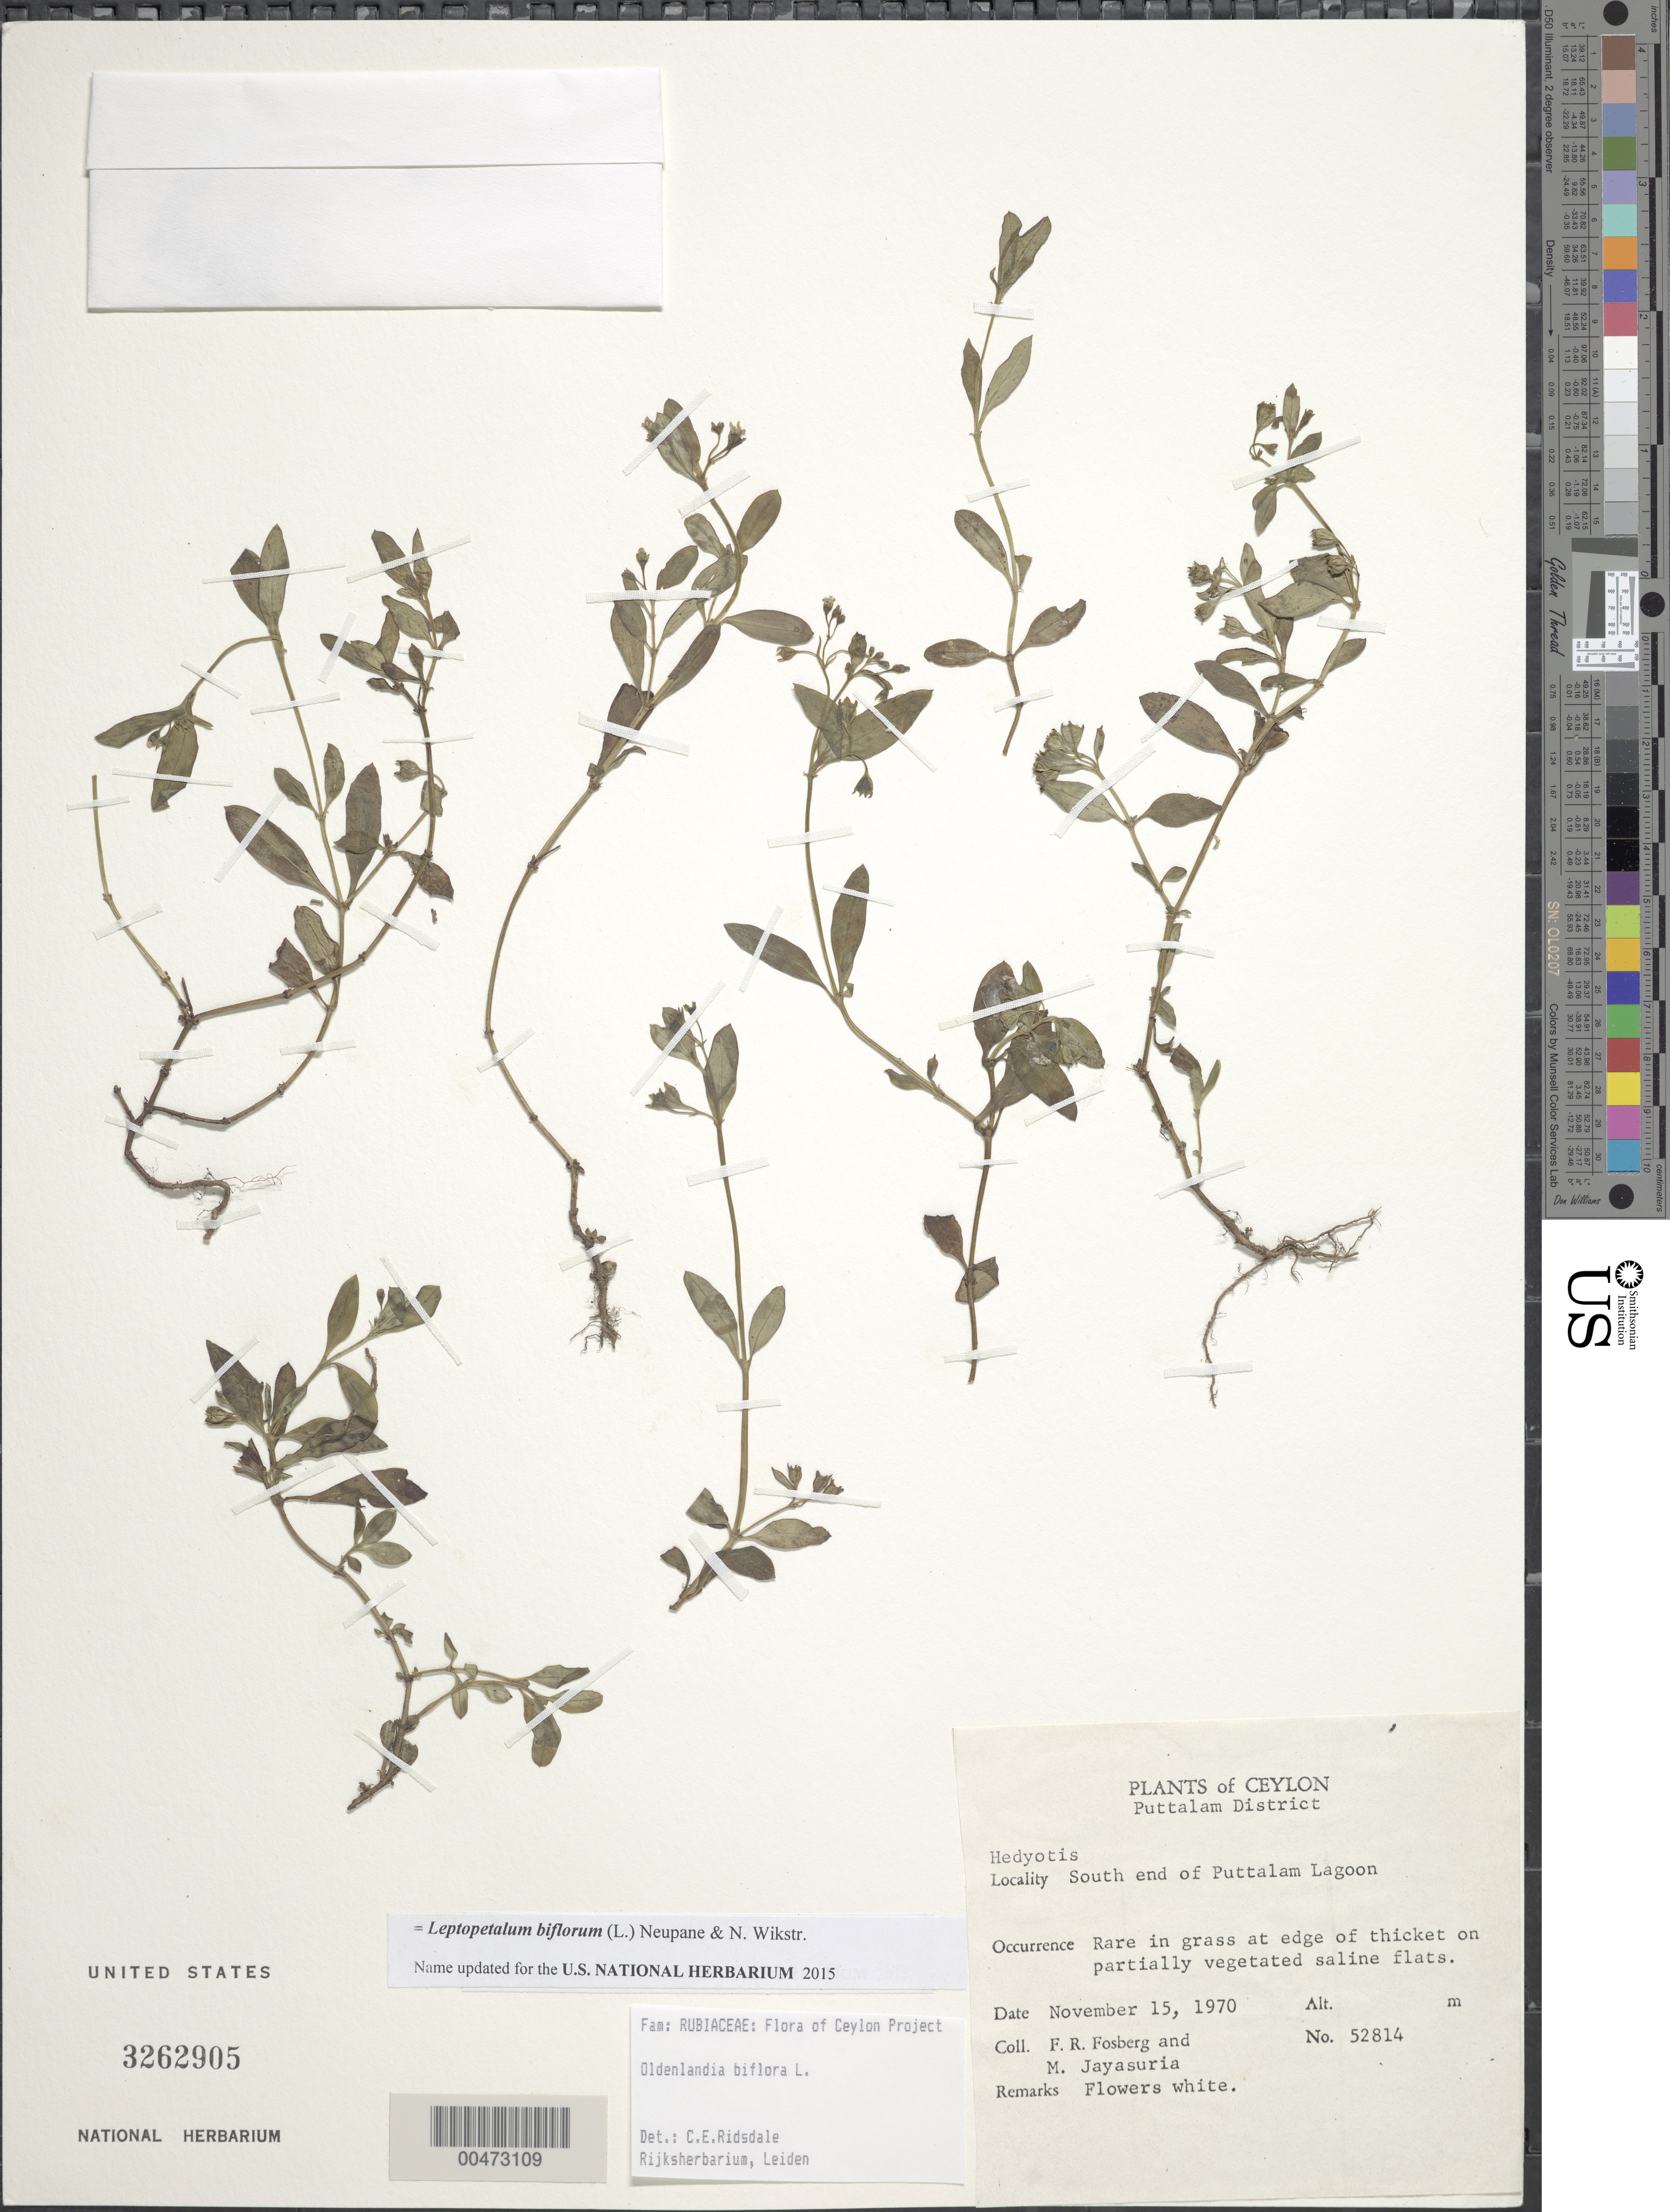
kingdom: Plantae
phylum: Tracheophyta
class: Magnoliopsida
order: Gentianales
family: Rubiaceae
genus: Leptopetalum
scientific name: Leptopetalum biflorum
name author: (L.) Neupane & N. Wikstr.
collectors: F. R. Fosberg & A. H. Jayasuriya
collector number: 52814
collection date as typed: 15 Nov 1970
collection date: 1970-11-15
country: Sri Lanka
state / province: North Western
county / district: Puttalam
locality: S end of Puttalam Lagoon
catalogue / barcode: US 3262905